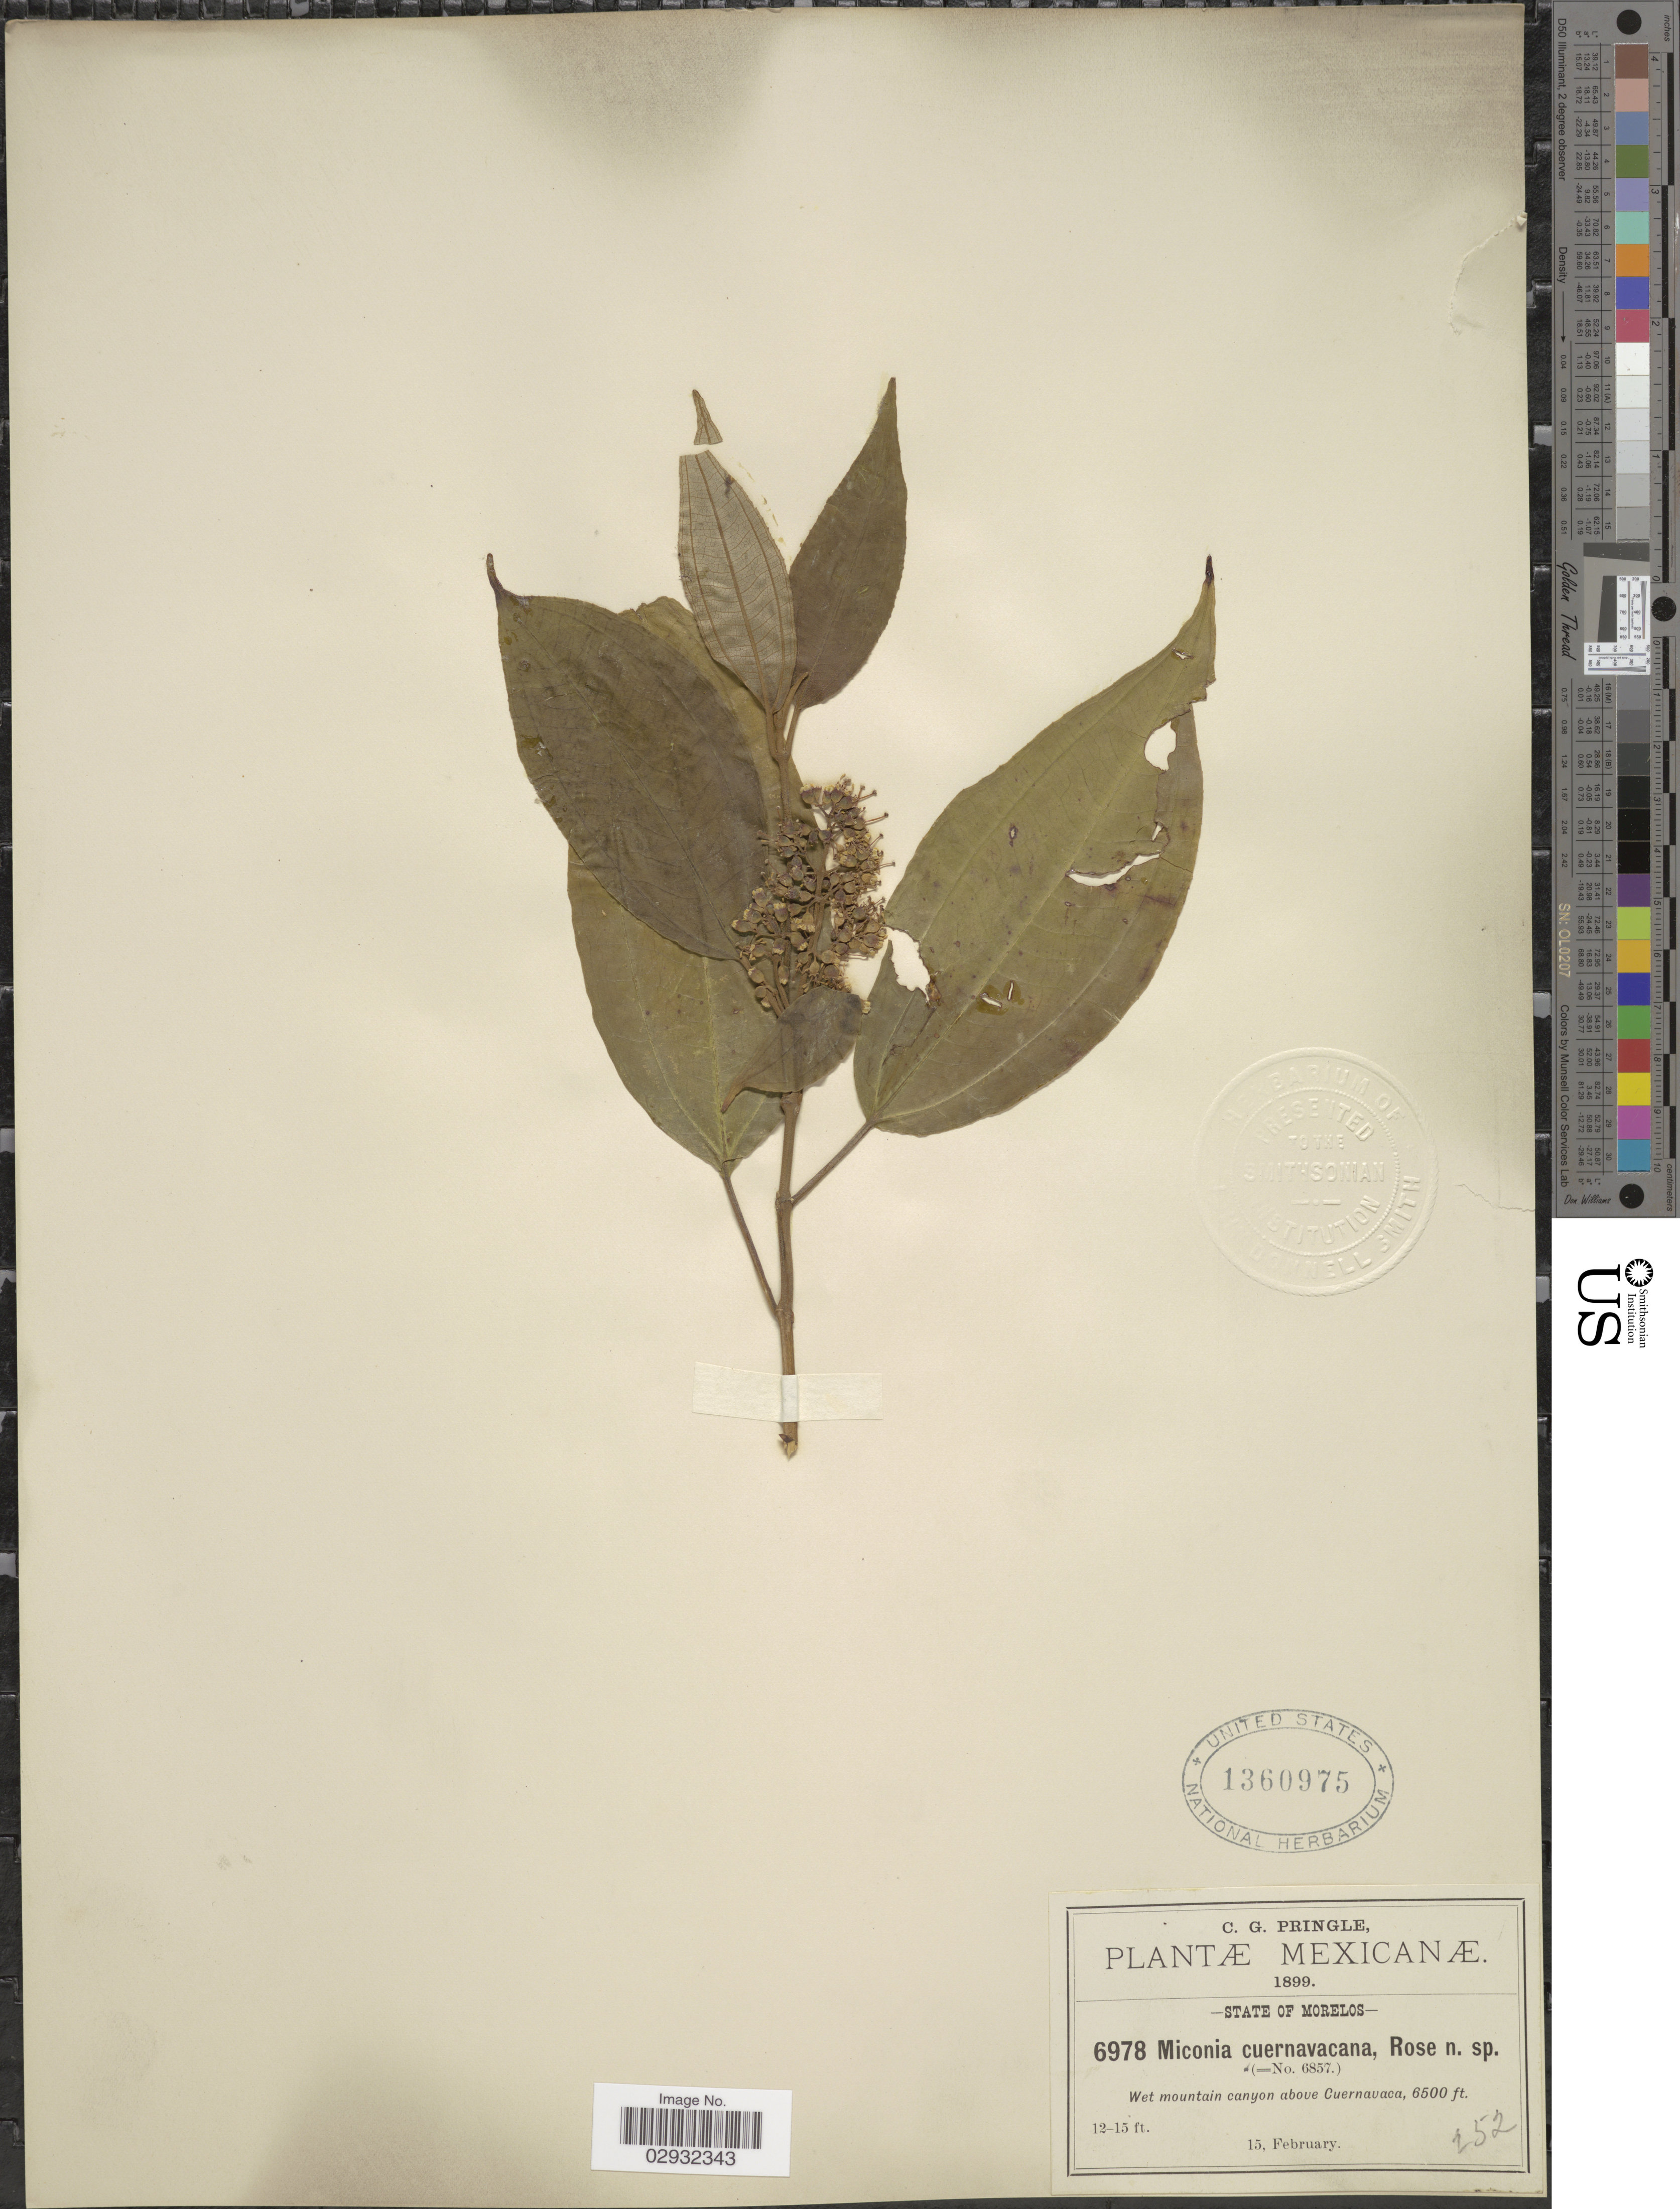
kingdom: Plantae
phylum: Tracheophyta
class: Magnoliopsida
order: Myrtales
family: Melastomataceae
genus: Miconia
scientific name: Miconia cuernavacana Rose, ined.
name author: Rose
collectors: C. G. Pringle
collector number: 6978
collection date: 1899-02-15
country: Mexico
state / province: Morelos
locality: Wet mountain canyon above Cuernavaca.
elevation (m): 1981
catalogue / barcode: US 1360975